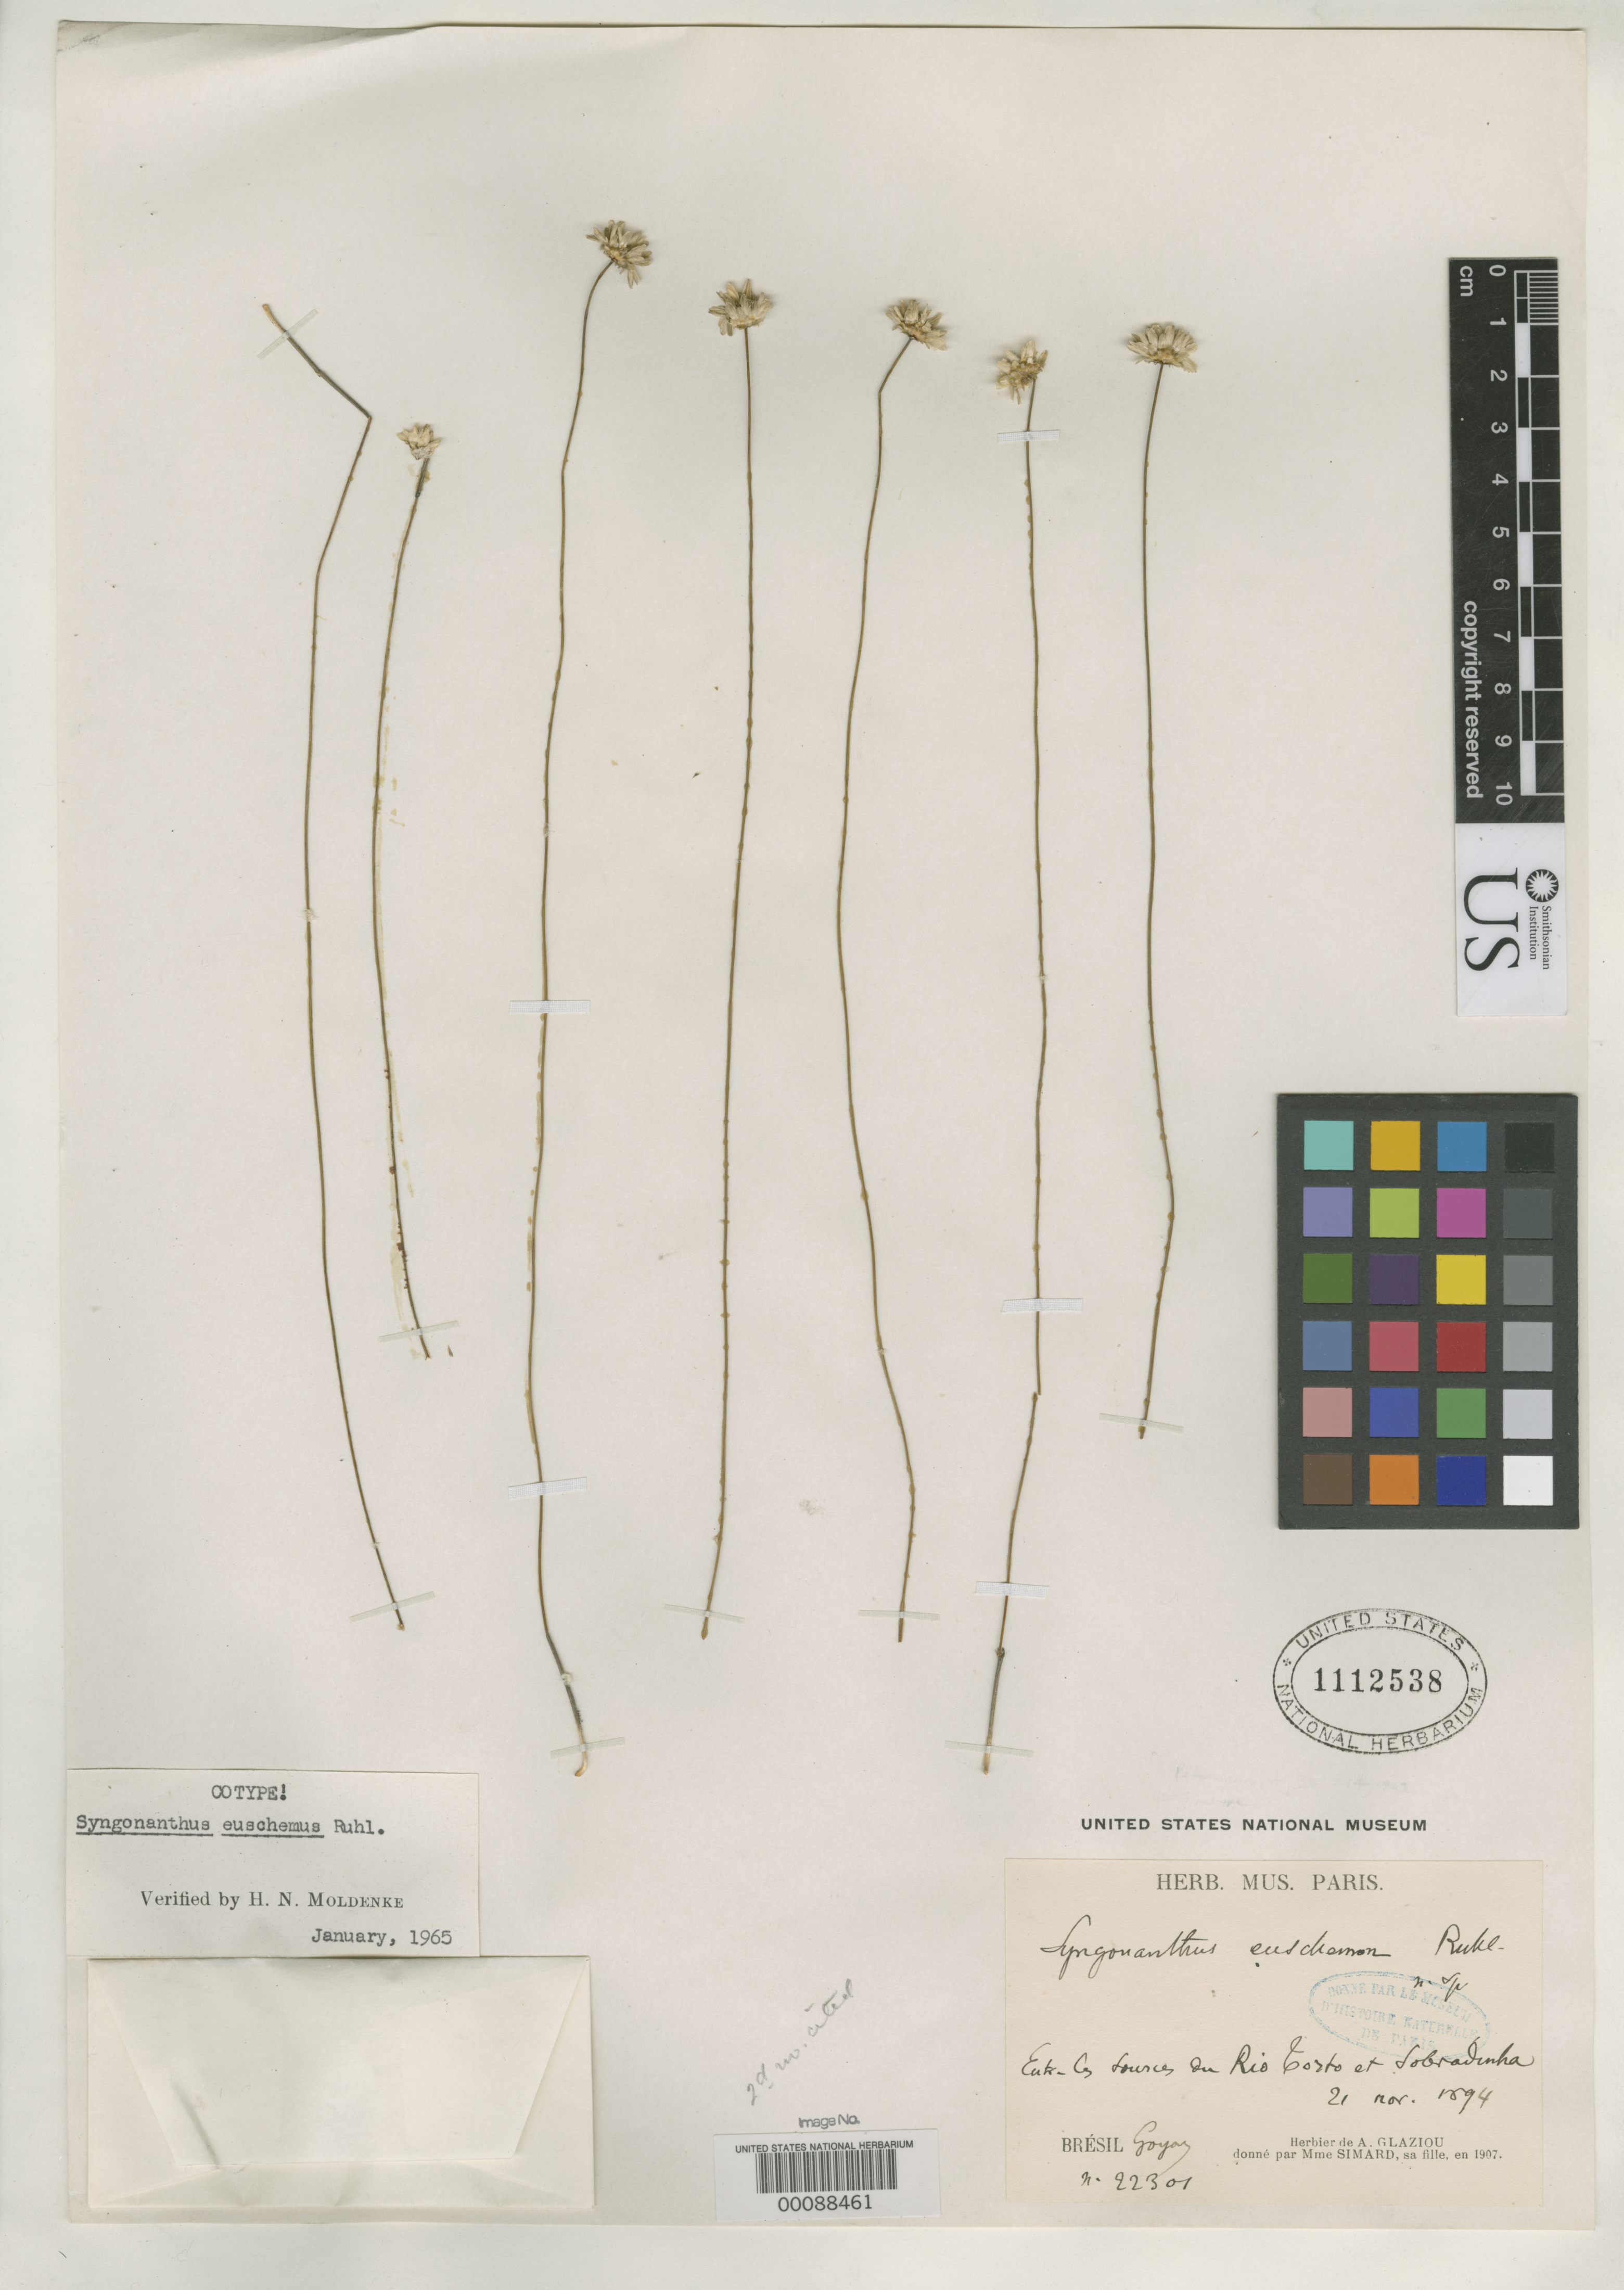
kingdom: Plantae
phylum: Tracheophyta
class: Liliopsida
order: Poales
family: Eriocaulaceae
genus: Syngonanthus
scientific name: Syngonanthus euschemus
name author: Ruhland in Engl.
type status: Syntype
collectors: A. F. M. Glaziou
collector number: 22301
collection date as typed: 21 Nov 1894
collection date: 1894-11-21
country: Brazil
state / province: Goiás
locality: Rio Costo At sobradinha.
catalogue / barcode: US 1112538